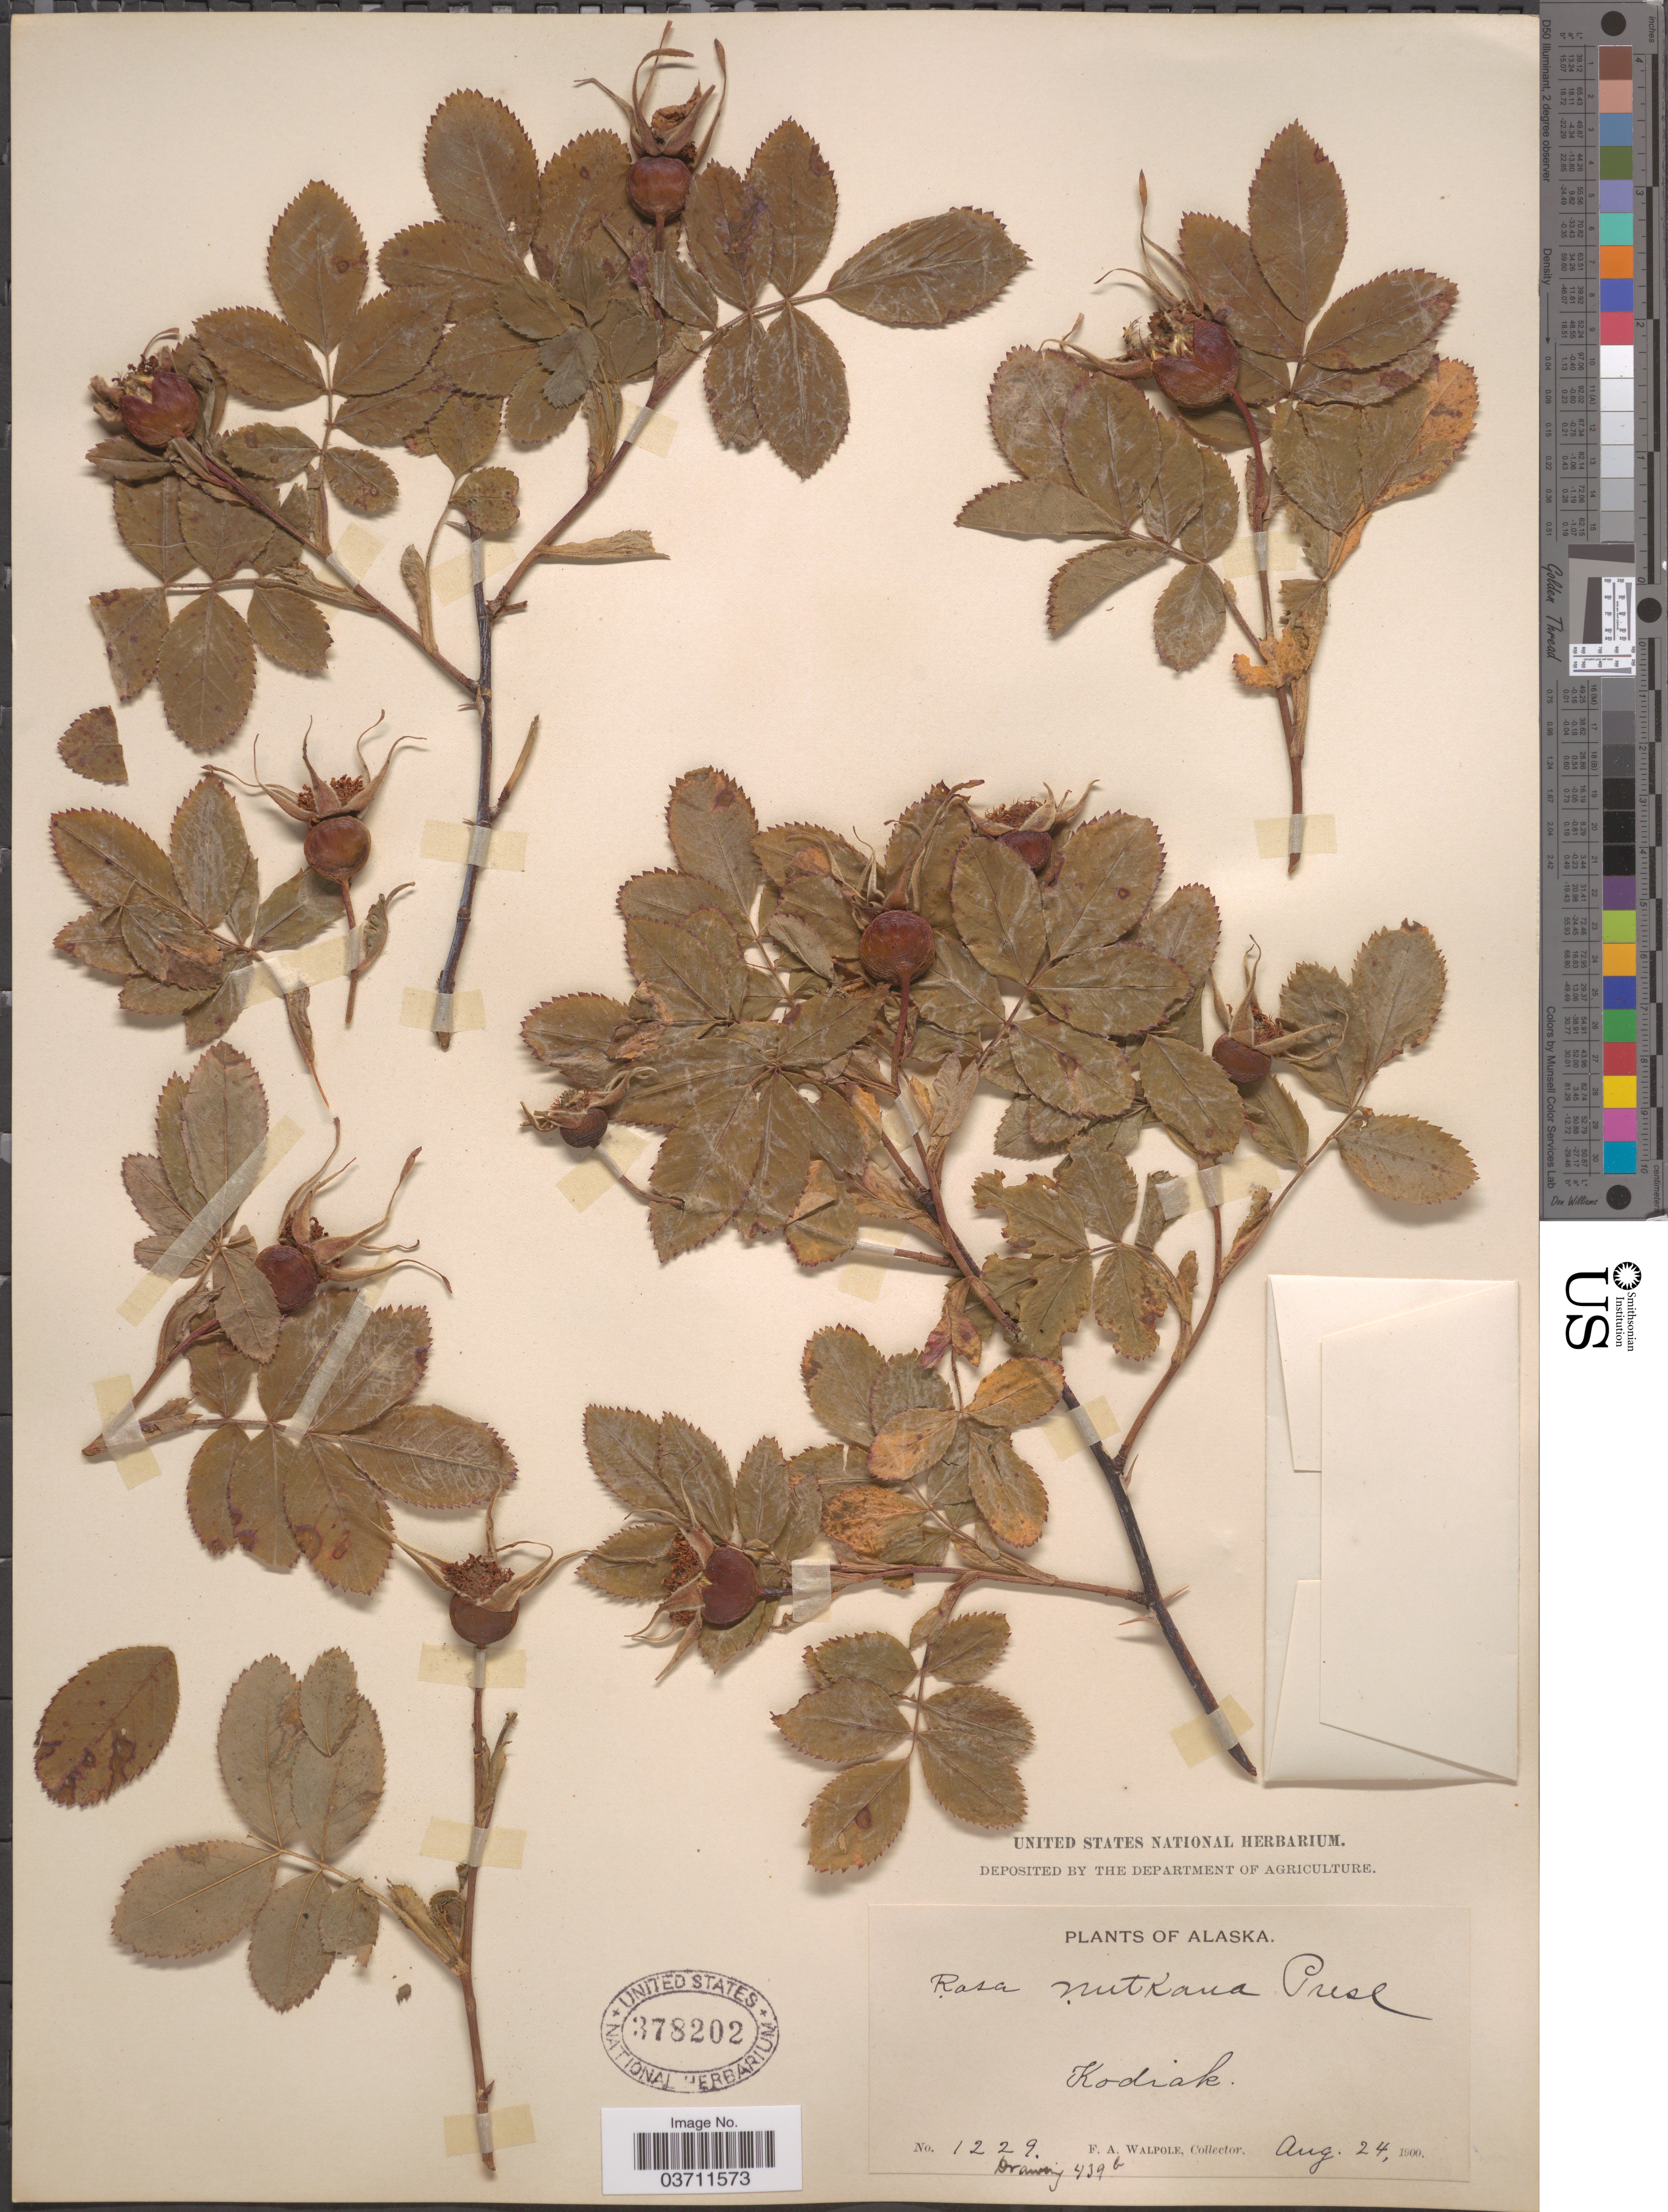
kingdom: Plantae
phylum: Tracheophyta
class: Magnoliopsida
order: Rosales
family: Rosaceae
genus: Rosa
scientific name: Rosa nutkana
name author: C. Presl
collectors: F. Walpole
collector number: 1229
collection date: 1900-08-24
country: United States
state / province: Alaska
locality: Kodiak.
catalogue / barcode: US 378202